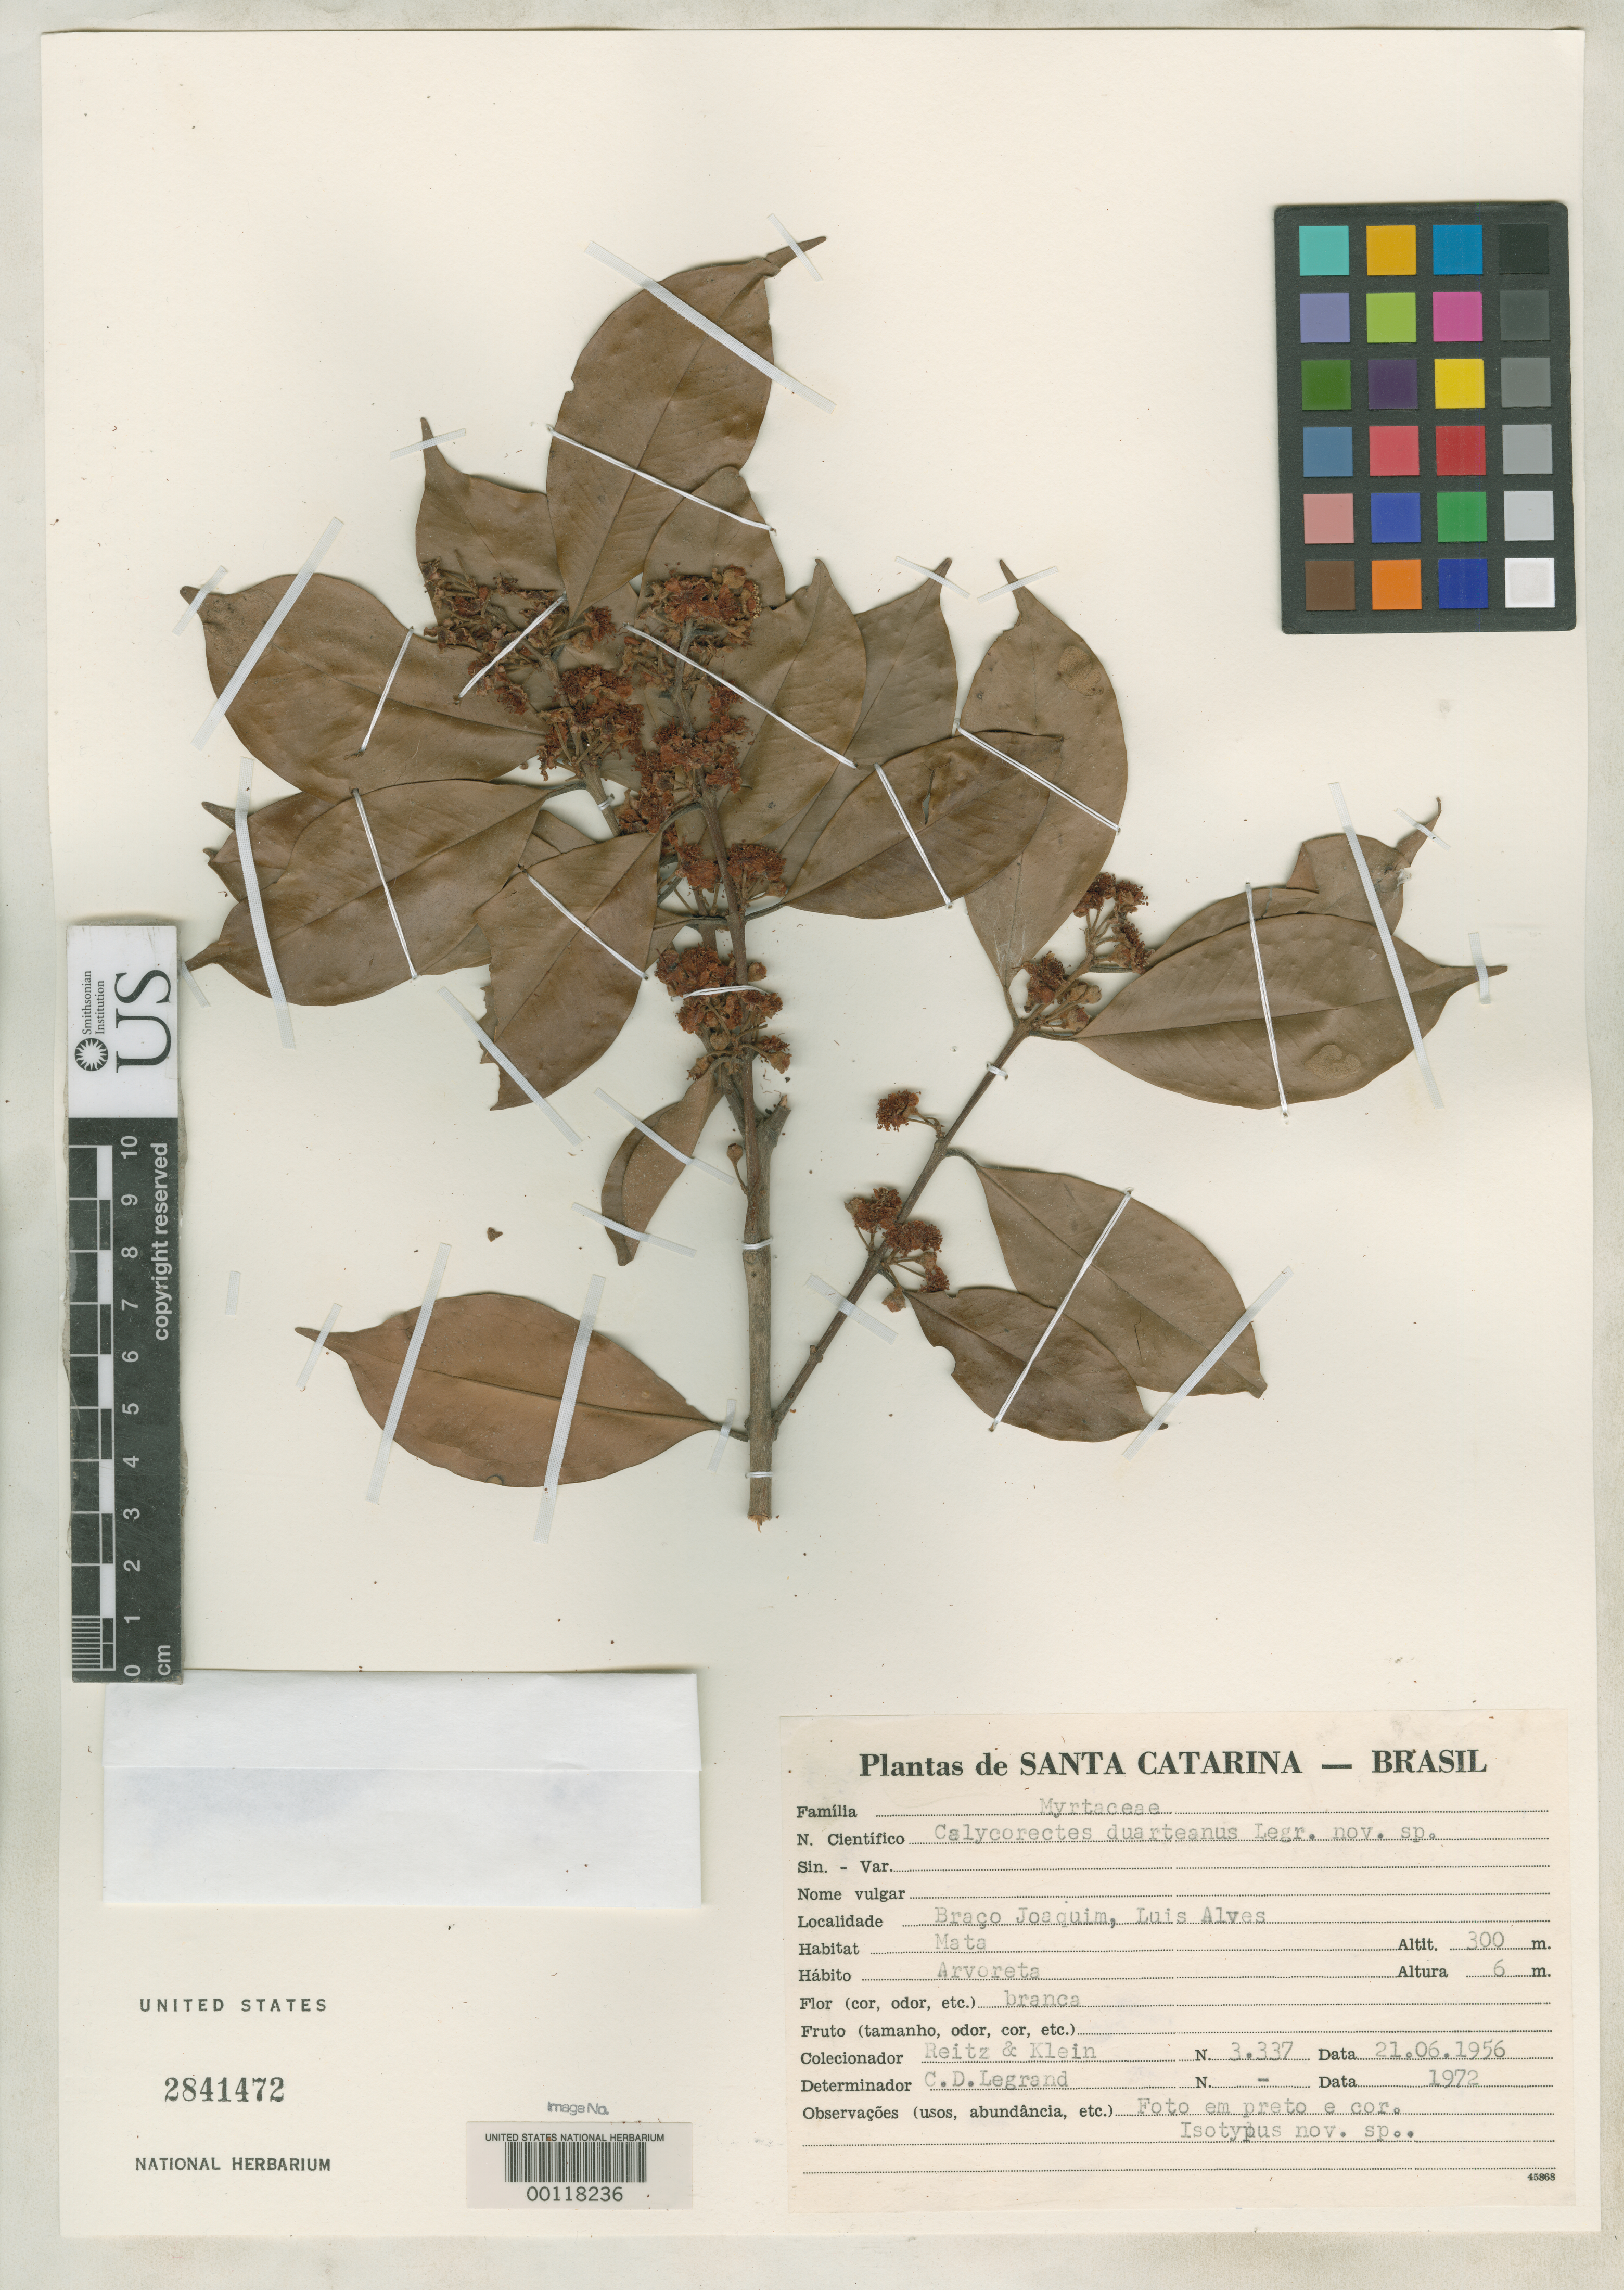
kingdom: Plantae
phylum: Tracheophyta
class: Magnoliopsida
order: Myrtales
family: Myrtaceae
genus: Calycorectes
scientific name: Calycorectes duarteanus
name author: D. Legrand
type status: Isotype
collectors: R. M. Klein & R. Reitz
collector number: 3337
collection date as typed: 21 Jun 1956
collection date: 1956-06-21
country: Brazil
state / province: Santa Catarina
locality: Bracojuaquim, Luis Alves.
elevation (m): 300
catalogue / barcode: US 2841472